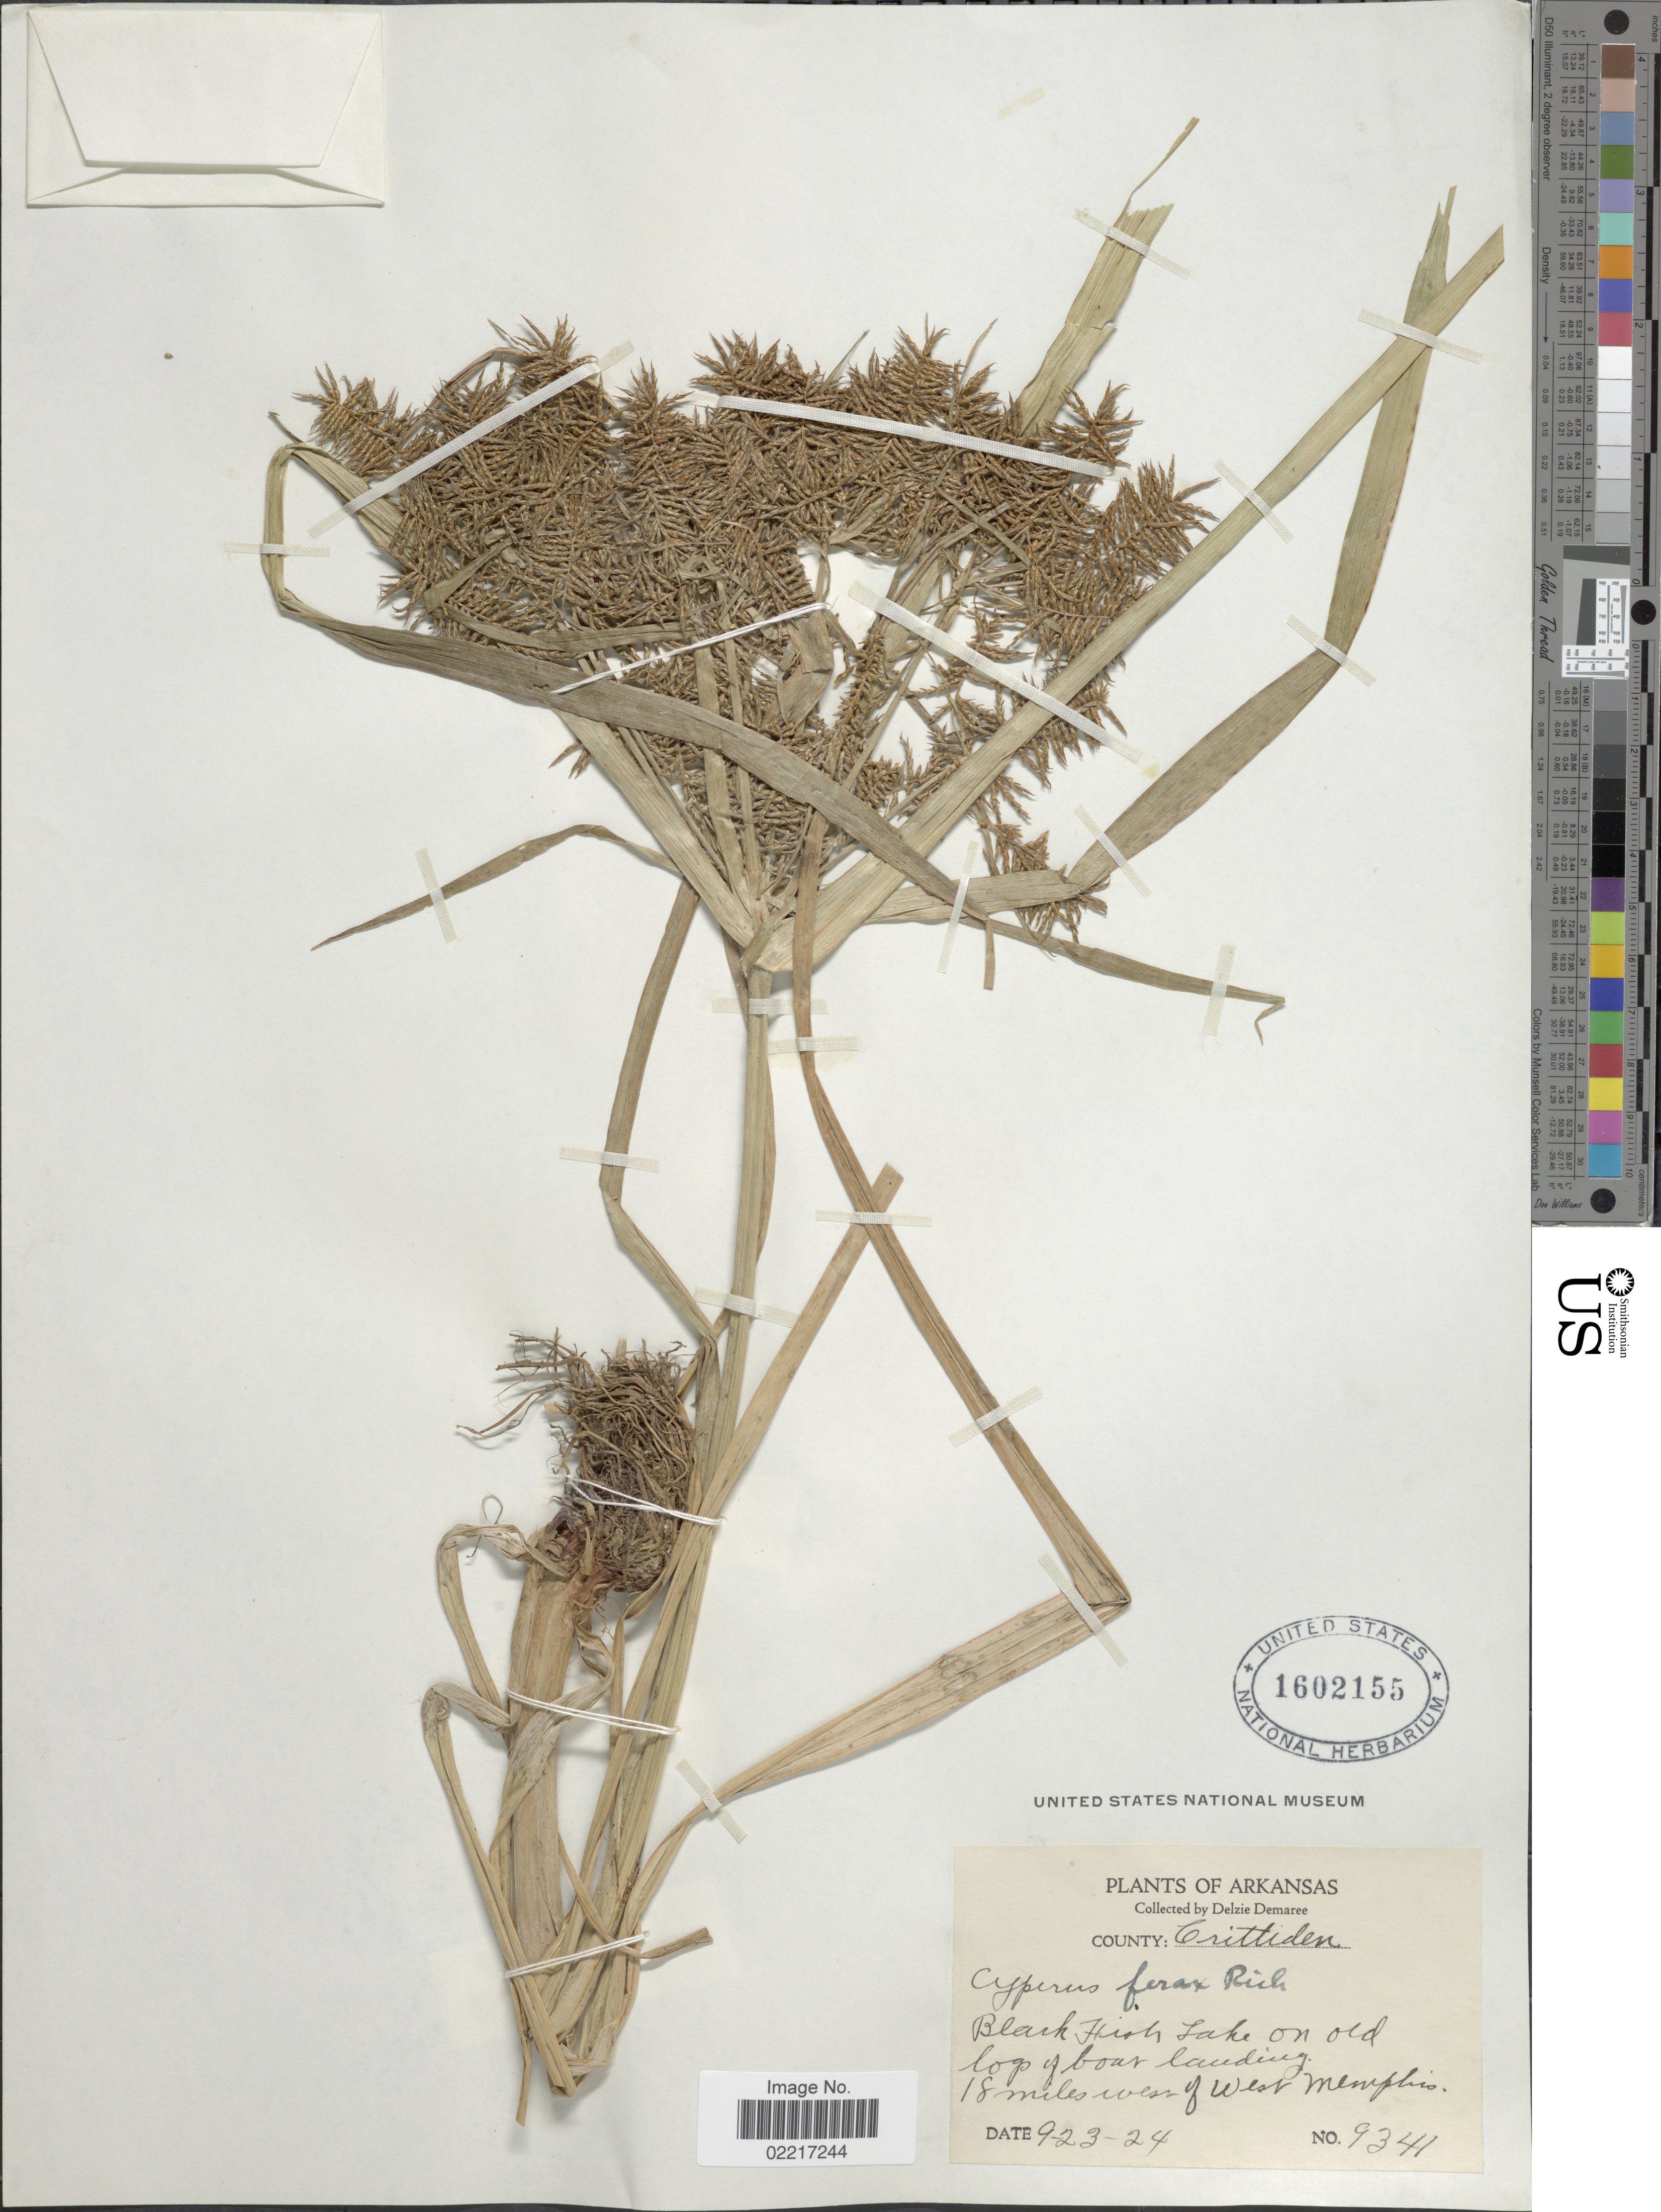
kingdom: Plantae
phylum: Tracheophyta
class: Liliopsida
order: Poales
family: Cyperaceae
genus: Cyperus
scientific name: Cyperus odoratus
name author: L.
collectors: D. Demaree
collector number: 9341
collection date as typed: Transcribed d/m/y: 23/9/24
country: United States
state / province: Arkansas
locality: County Crittiden, Black Fish Lake on old logs of boar landing, 18 miles west of West Memphis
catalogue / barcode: US 1602155